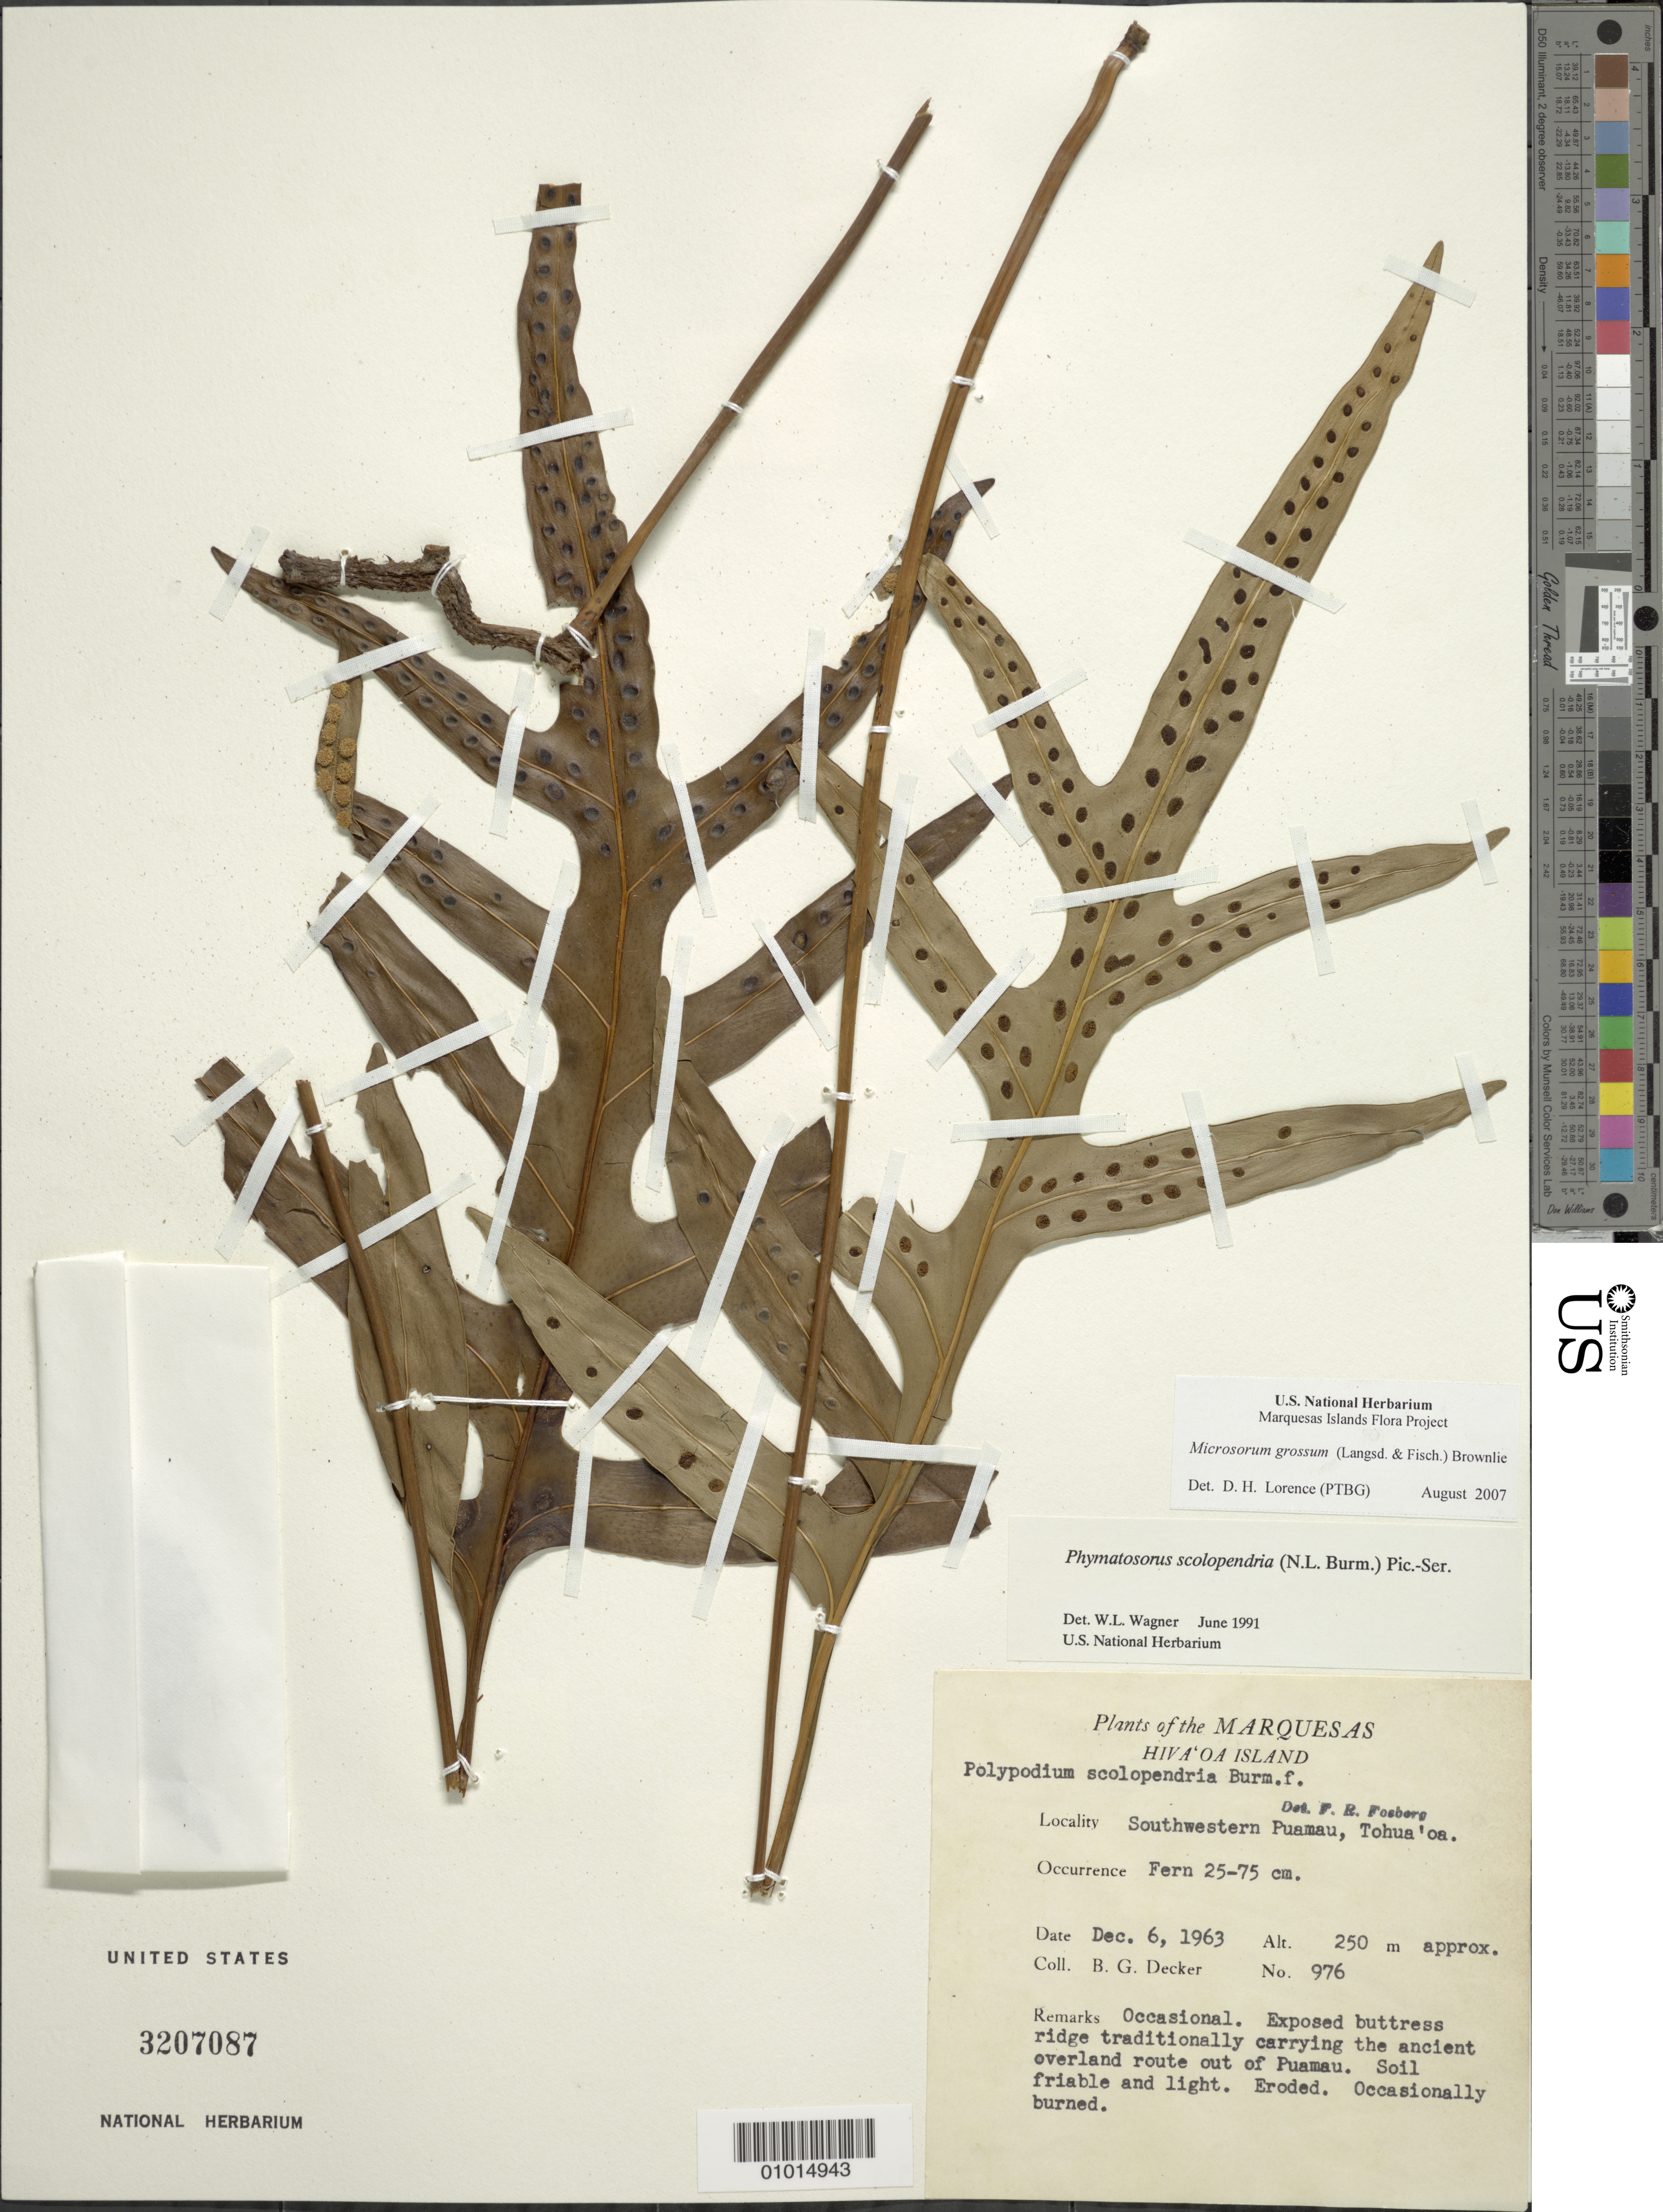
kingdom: Plantae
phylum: Tracheophyta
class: Polypodiopsida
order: Polypodiales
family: Polypodiaceae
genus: Microsorum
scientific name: Microsorum grossum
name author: (Langsd. & Fisch.) S.B. Andrews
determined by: Lorence, David H., (PTBG), National Tropical Botanical Garden (UNITED STATES)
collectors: B. G. Decker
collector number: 976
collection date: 1963-12-06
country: French Polynesia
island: Hiva Oa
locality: SW Puamau, Tohua'oa; exposed buttress ridge carrying the ancient route out of Puamau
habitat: Soil friable and light, eroded, occasionally burned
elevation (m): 250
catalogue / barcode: US 3207087